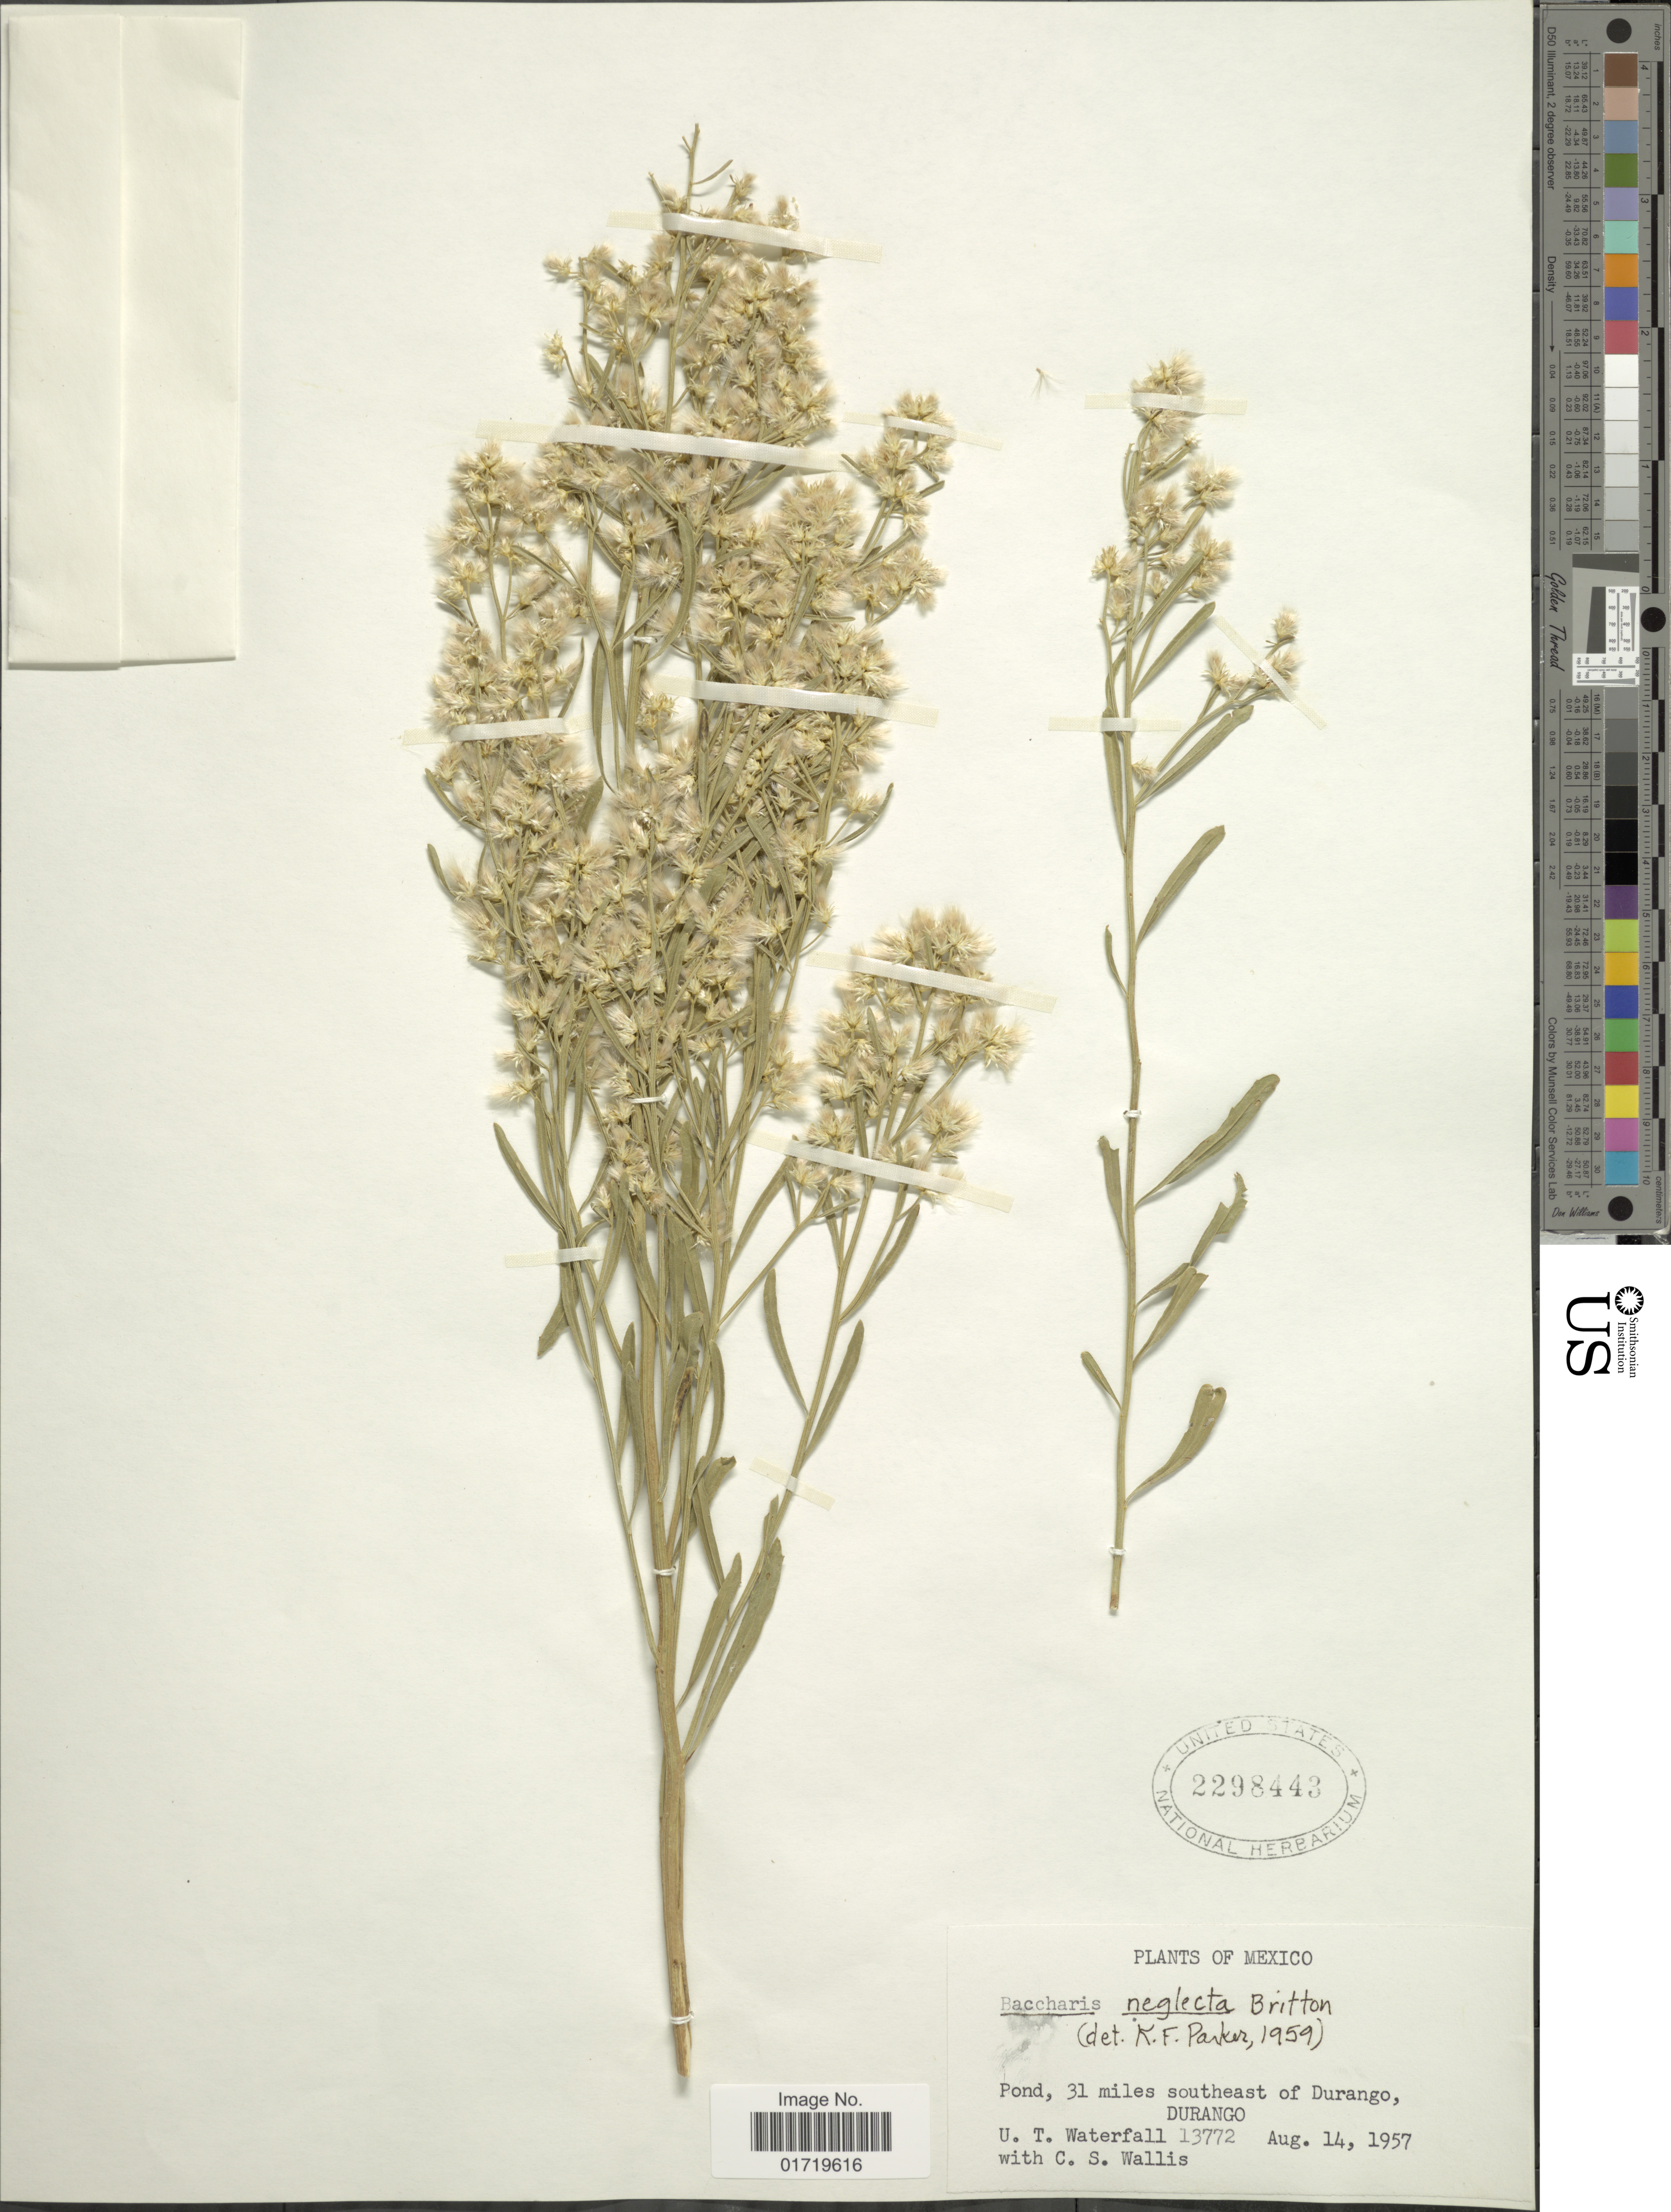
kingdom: Plantae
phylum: Tracheophyta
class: Magnoliopsida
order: Asterales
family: Asteraceae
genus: Baccharis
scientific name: Baccharis neglecta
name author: Britton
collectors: U. T. Waterfall & C. S. Wallis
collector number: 13772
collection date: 1957-08-14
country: Mexico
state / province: Durango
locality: Pond, 31 miles southeast of Durango, Durango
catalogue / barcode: US 2298443